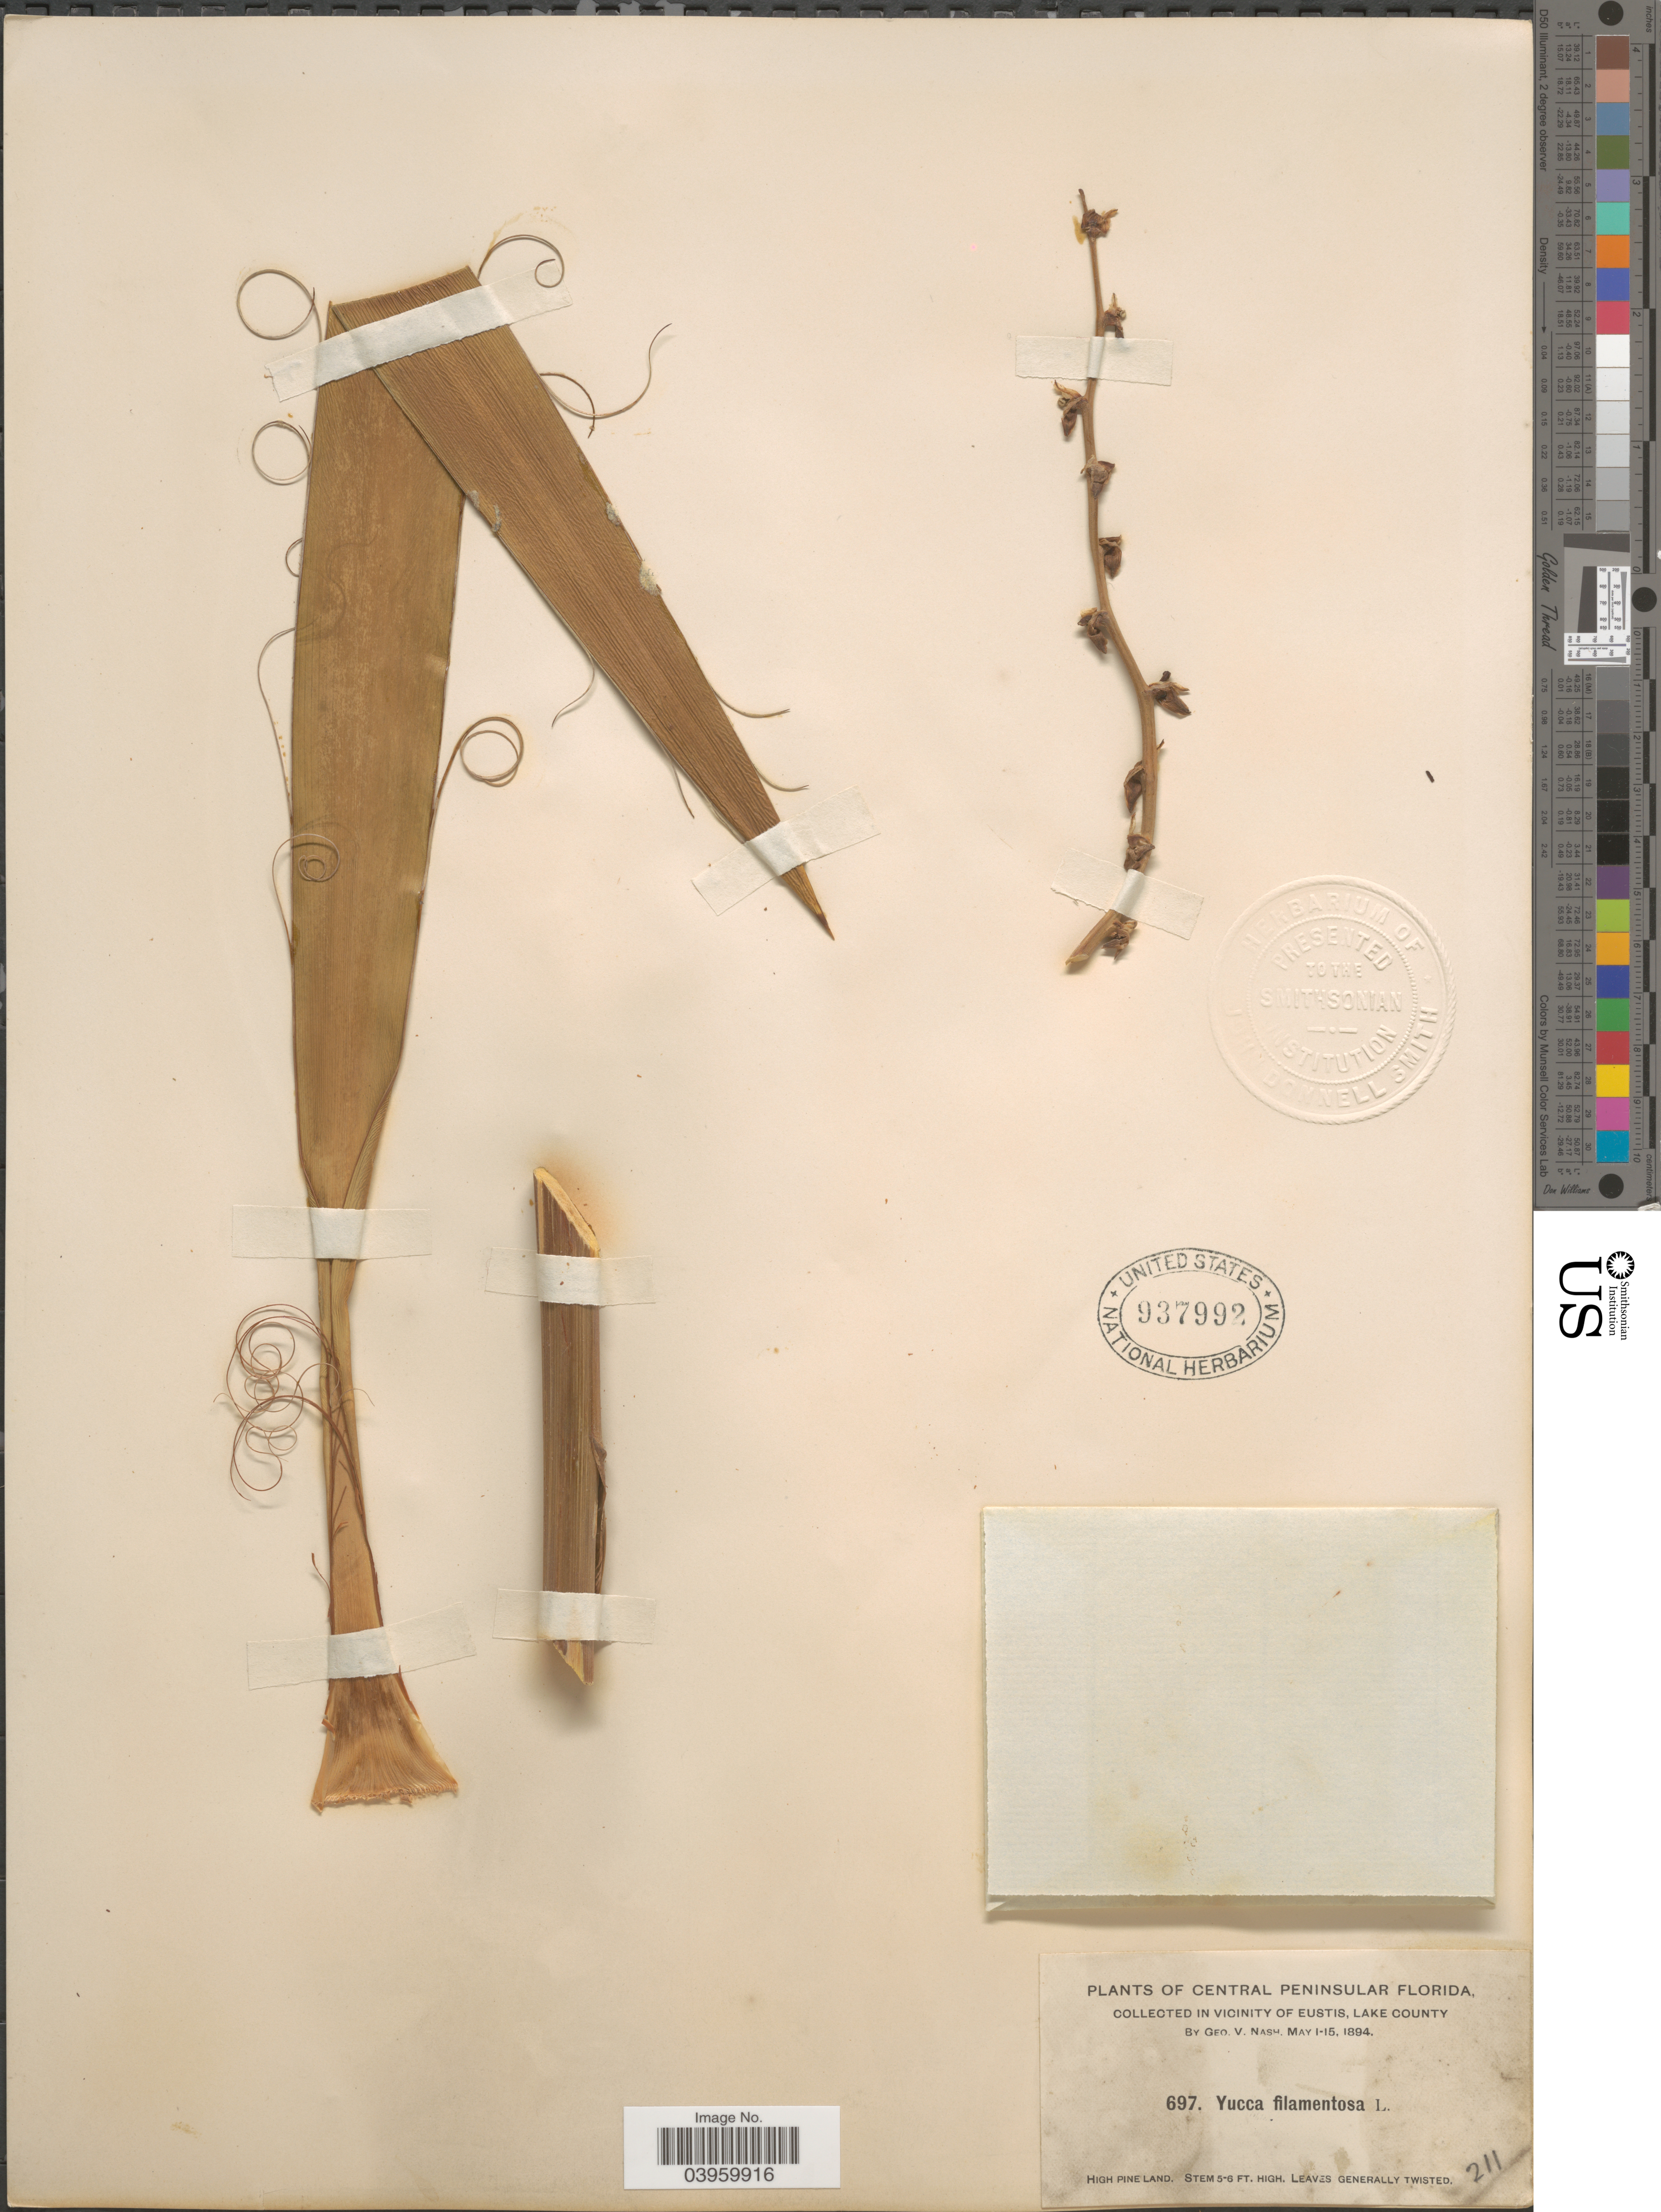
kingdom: Plantae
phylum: Tracheophyta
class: Liliopsida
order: Asparagales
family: Asparagaceae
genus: Yucca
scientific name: Yucca filamentosa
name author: L.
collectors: G. V. Nash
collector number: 697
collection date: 1894-05-01/1894-05-15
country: United States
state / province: Florida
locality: Central Peninsular Florida. Vicinity of Eustis, Lake County.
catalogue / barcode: US 937992